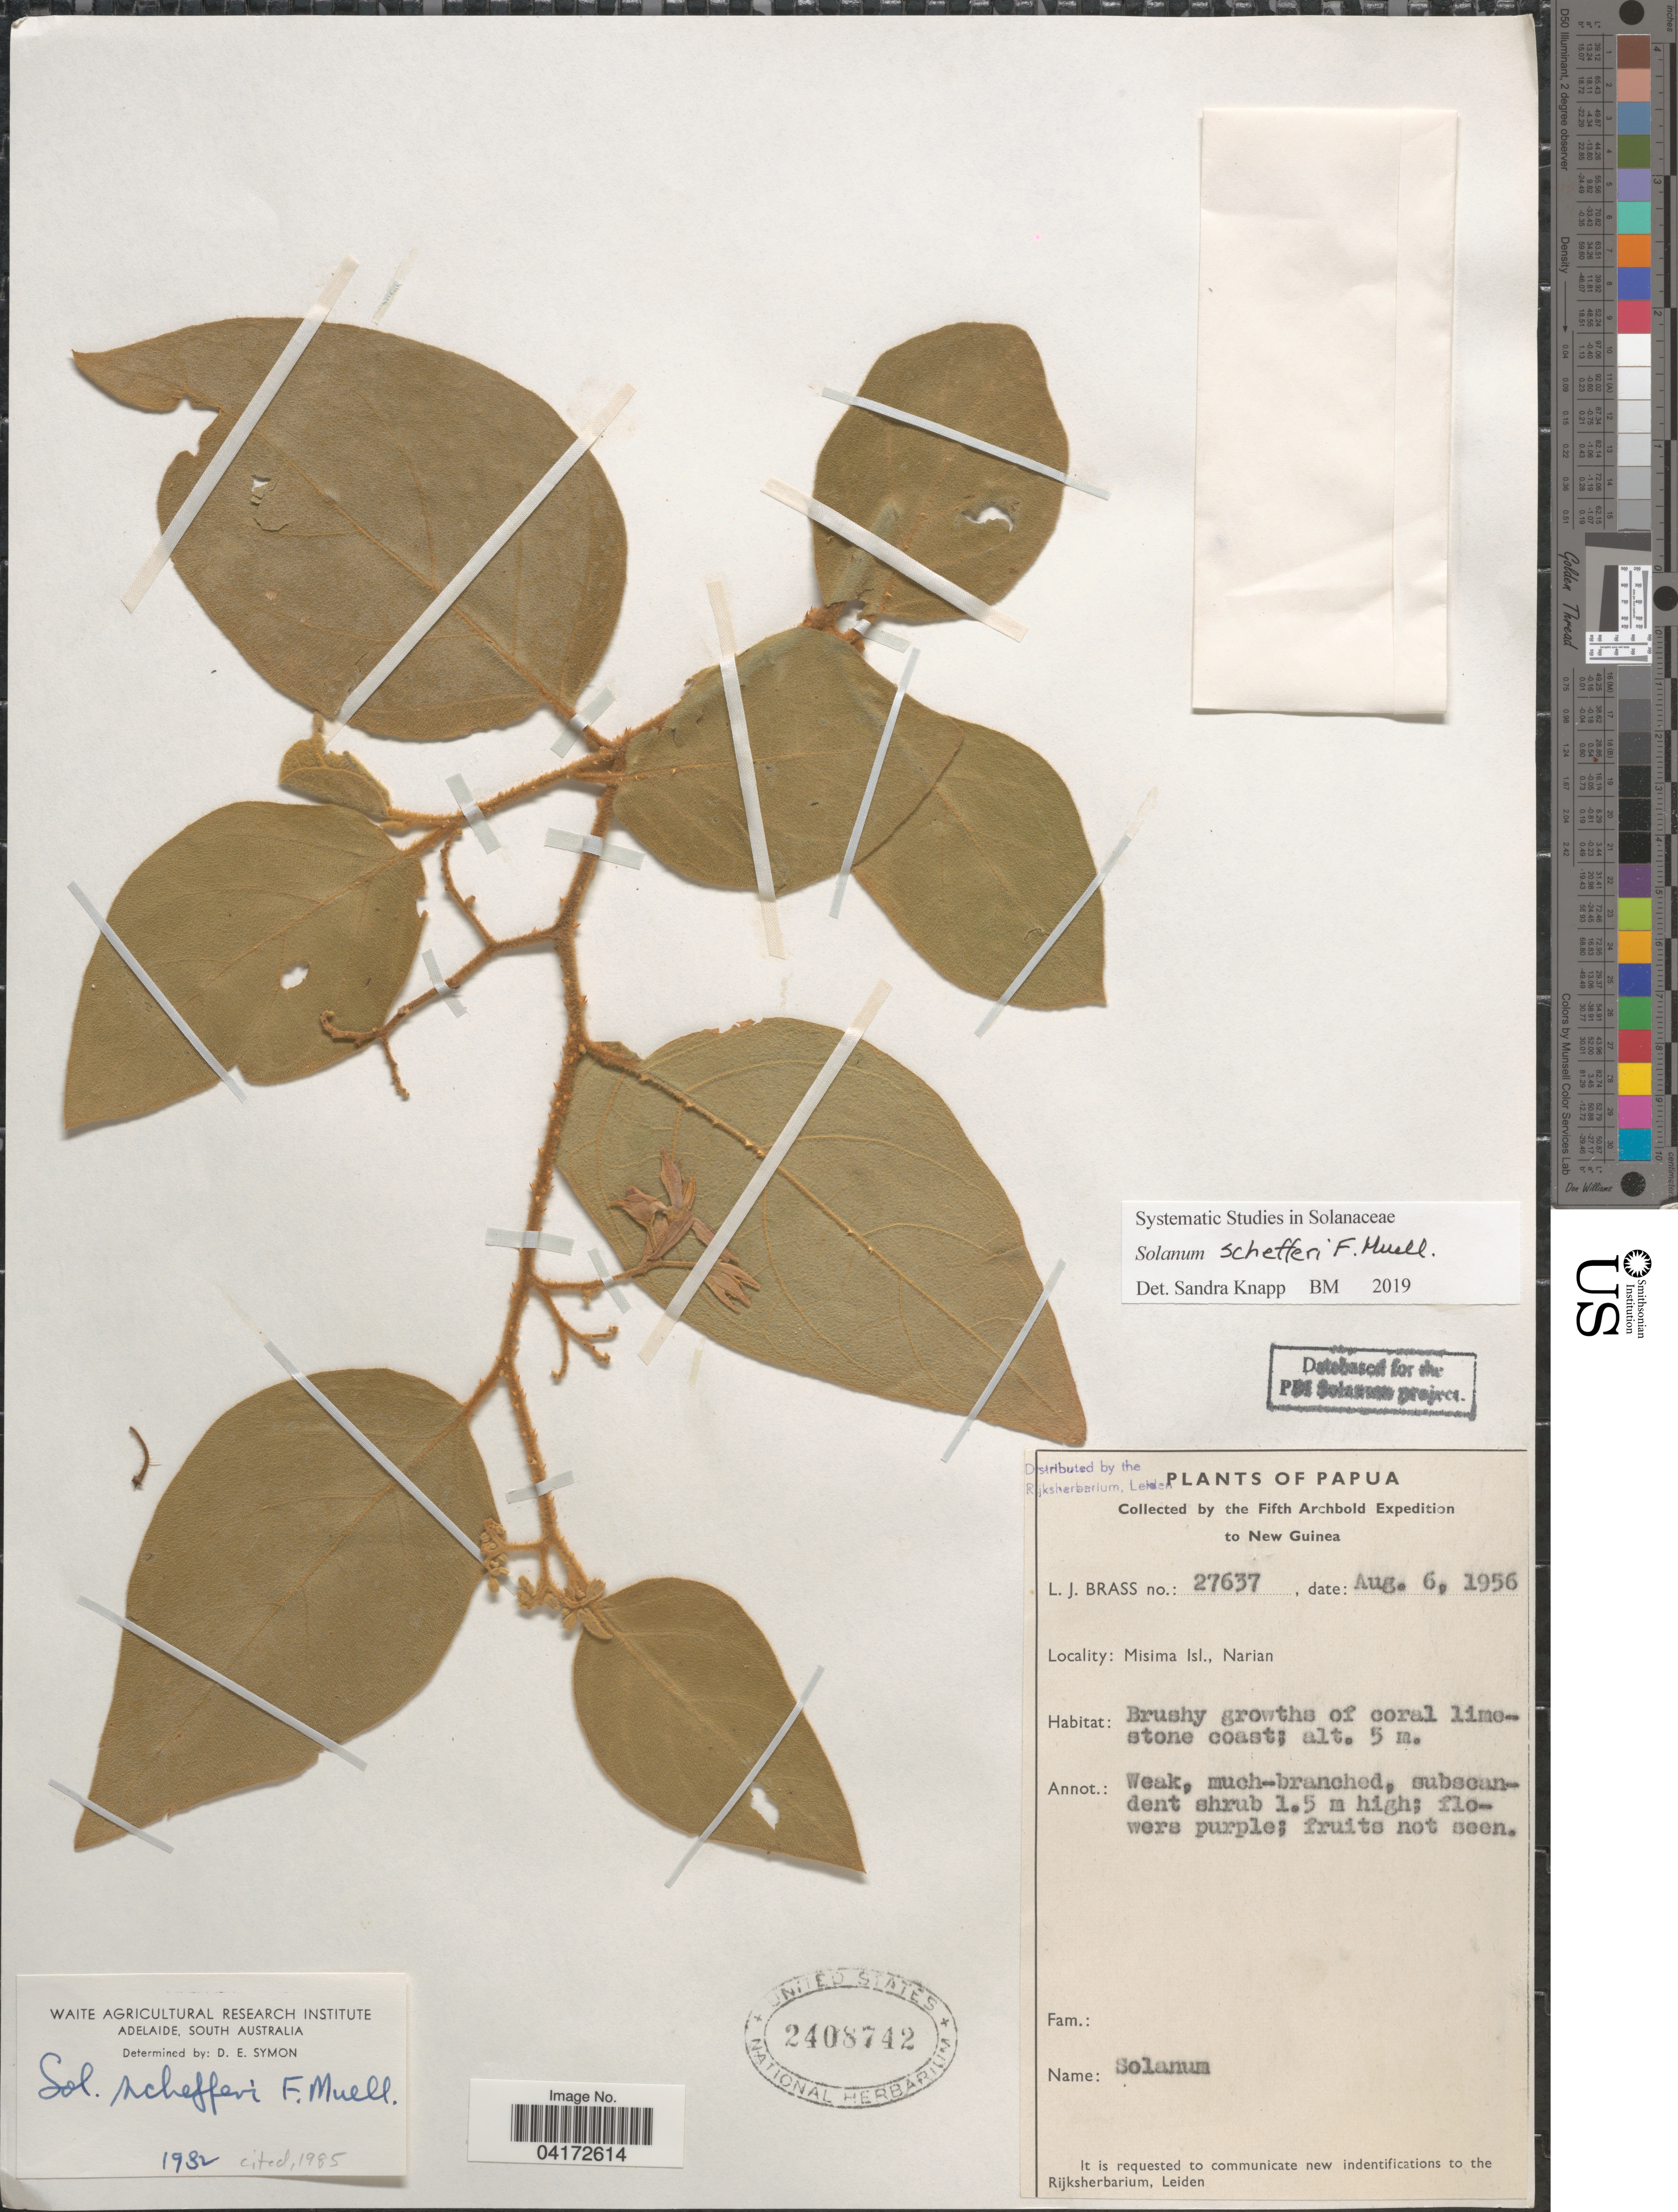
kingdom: Plantae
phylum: Tracheophyta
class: Magnoliopsida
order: Solanales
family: Solanaceae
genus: Solanum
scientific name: Solanum schefferi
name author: F. Muell.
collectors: L. J. Brass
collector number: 27637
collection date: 1956-08-06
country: Papua New Guinea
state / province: Milne Bay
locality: Papua. Fifth Archbold Expedition to New Guinea. Misima Isl., Narian.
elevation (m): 5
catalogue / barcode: US 2408742